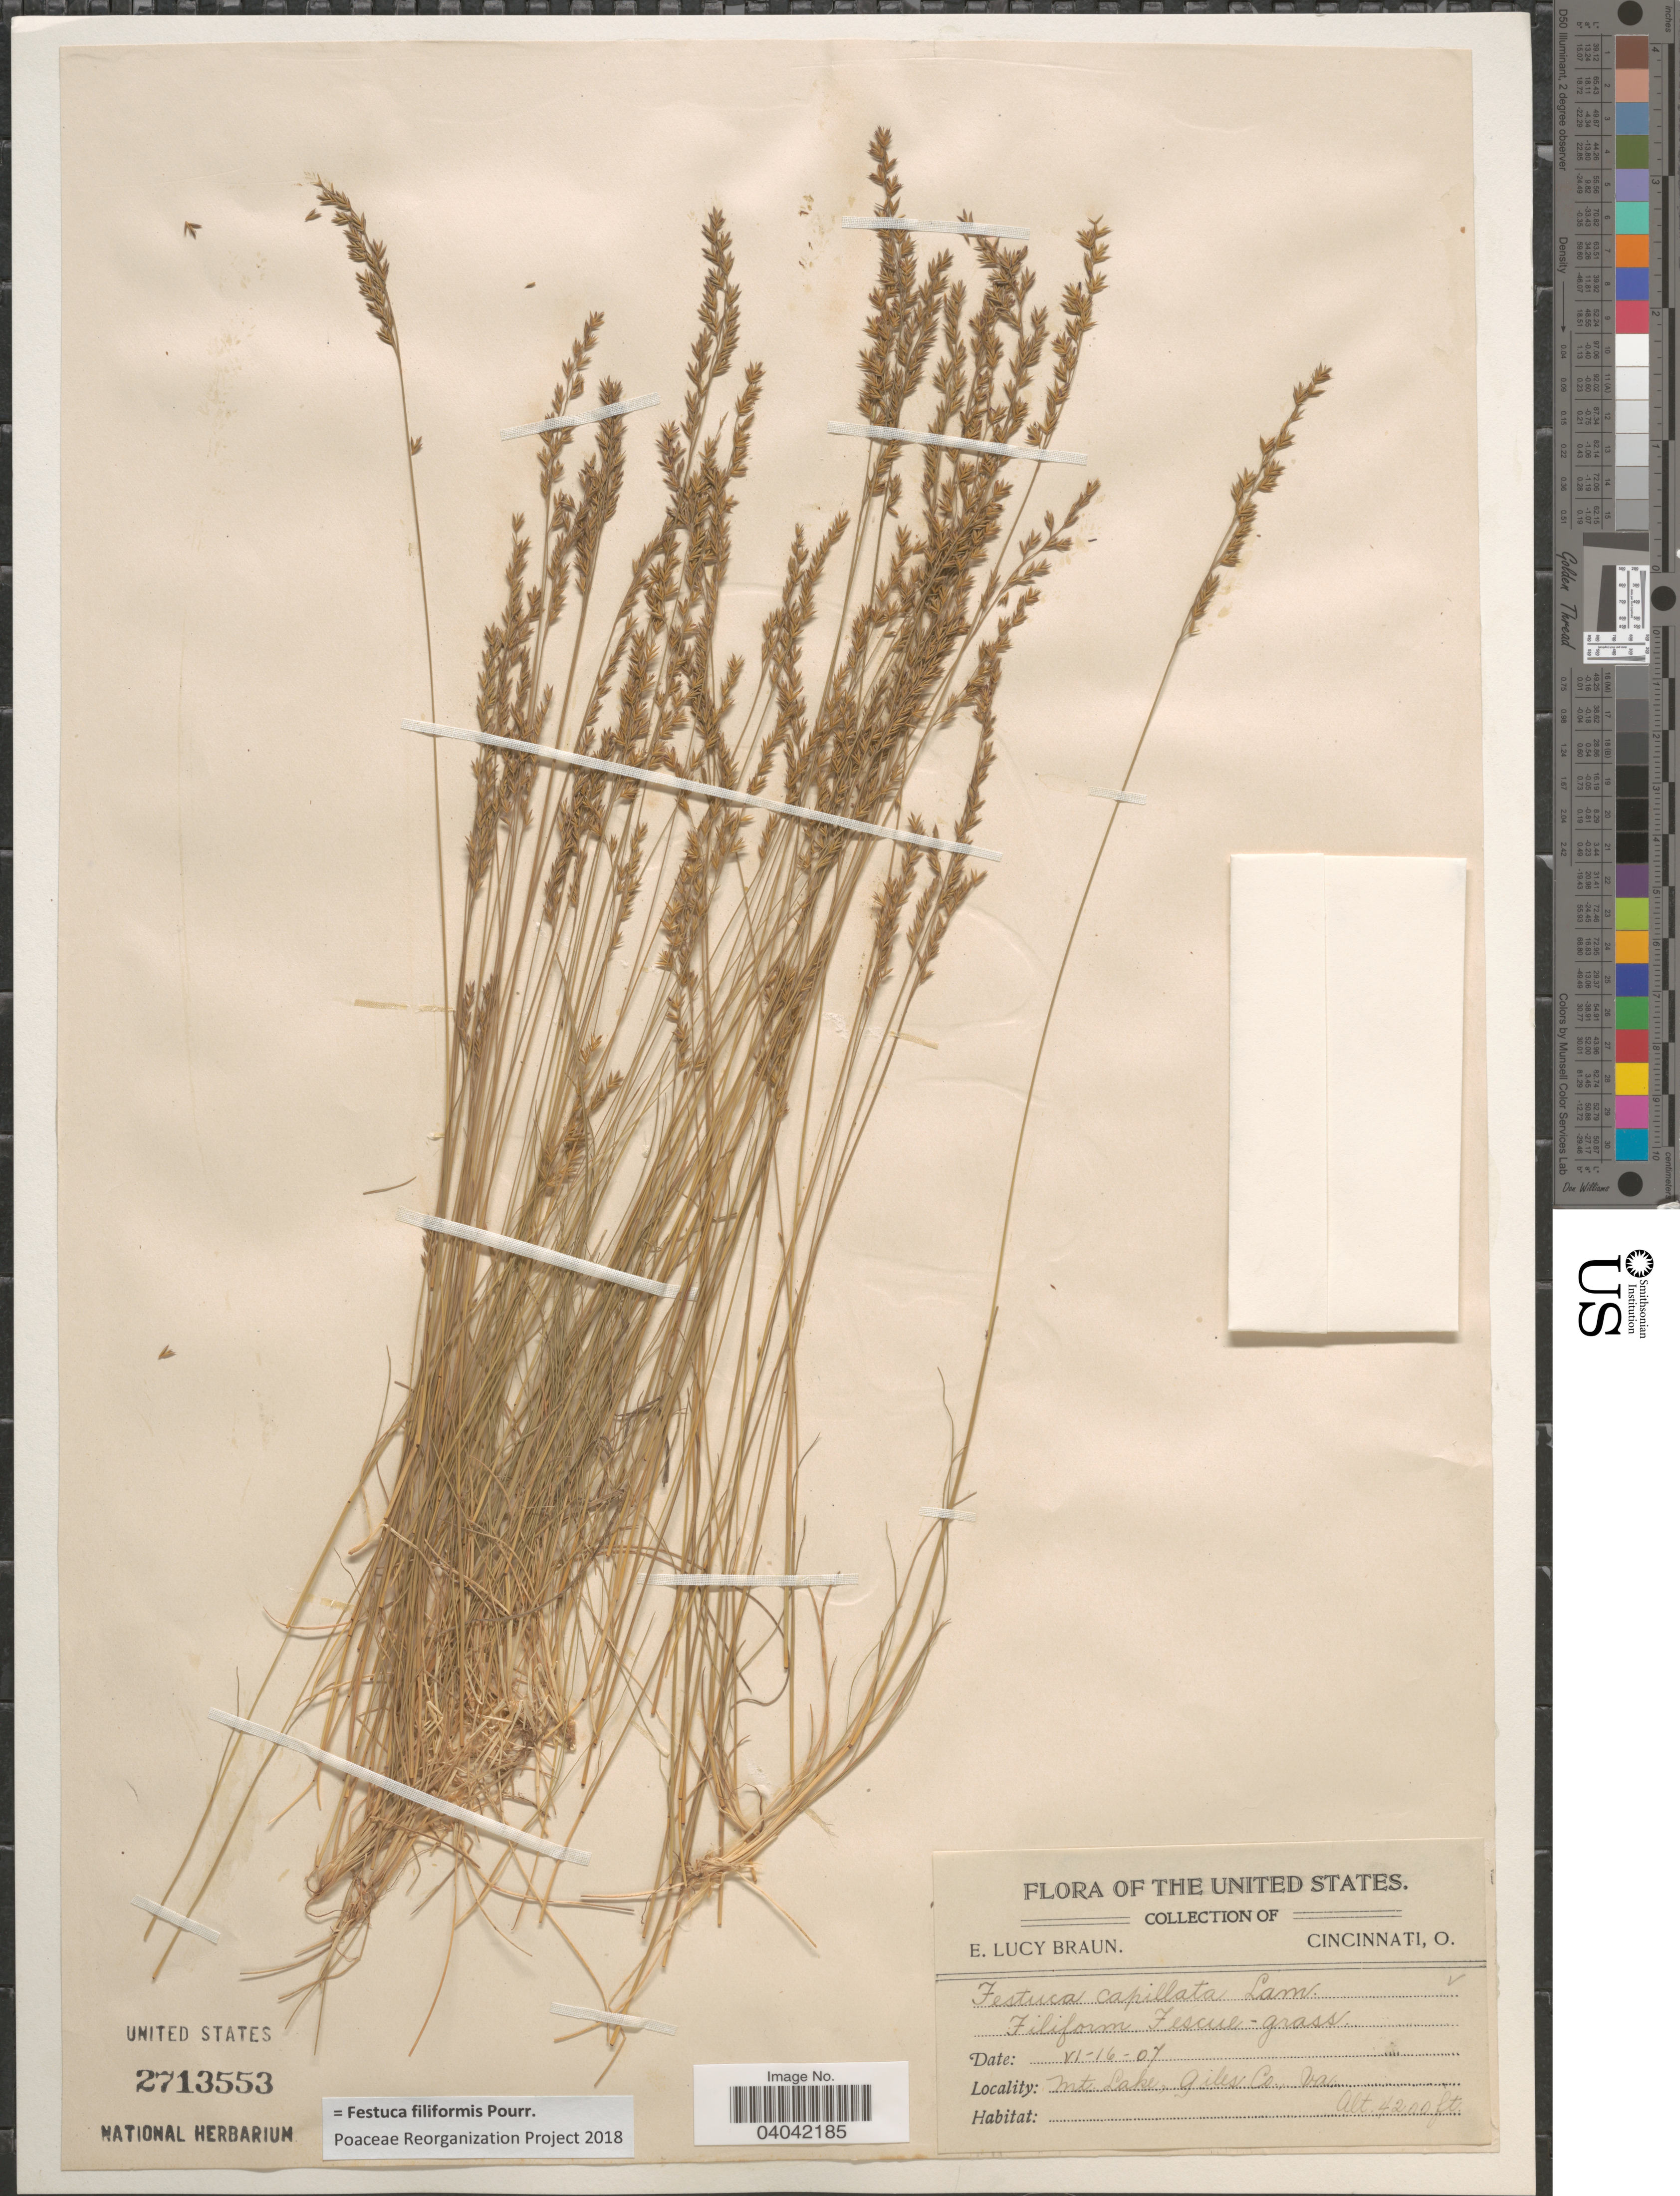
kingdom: Plantae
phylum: Tracheophyta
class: Liliopsida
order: Poales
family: Poaceae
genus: Festuca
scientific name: Festuca filiformis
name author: Pourr.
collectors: E. L. Braun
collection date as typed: Transcribed d/m/y: 16/6/7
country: United States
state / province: Virginia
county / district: Giles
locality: Mt Lake, Giles Co.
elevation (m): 1280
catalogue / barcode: US 2713553